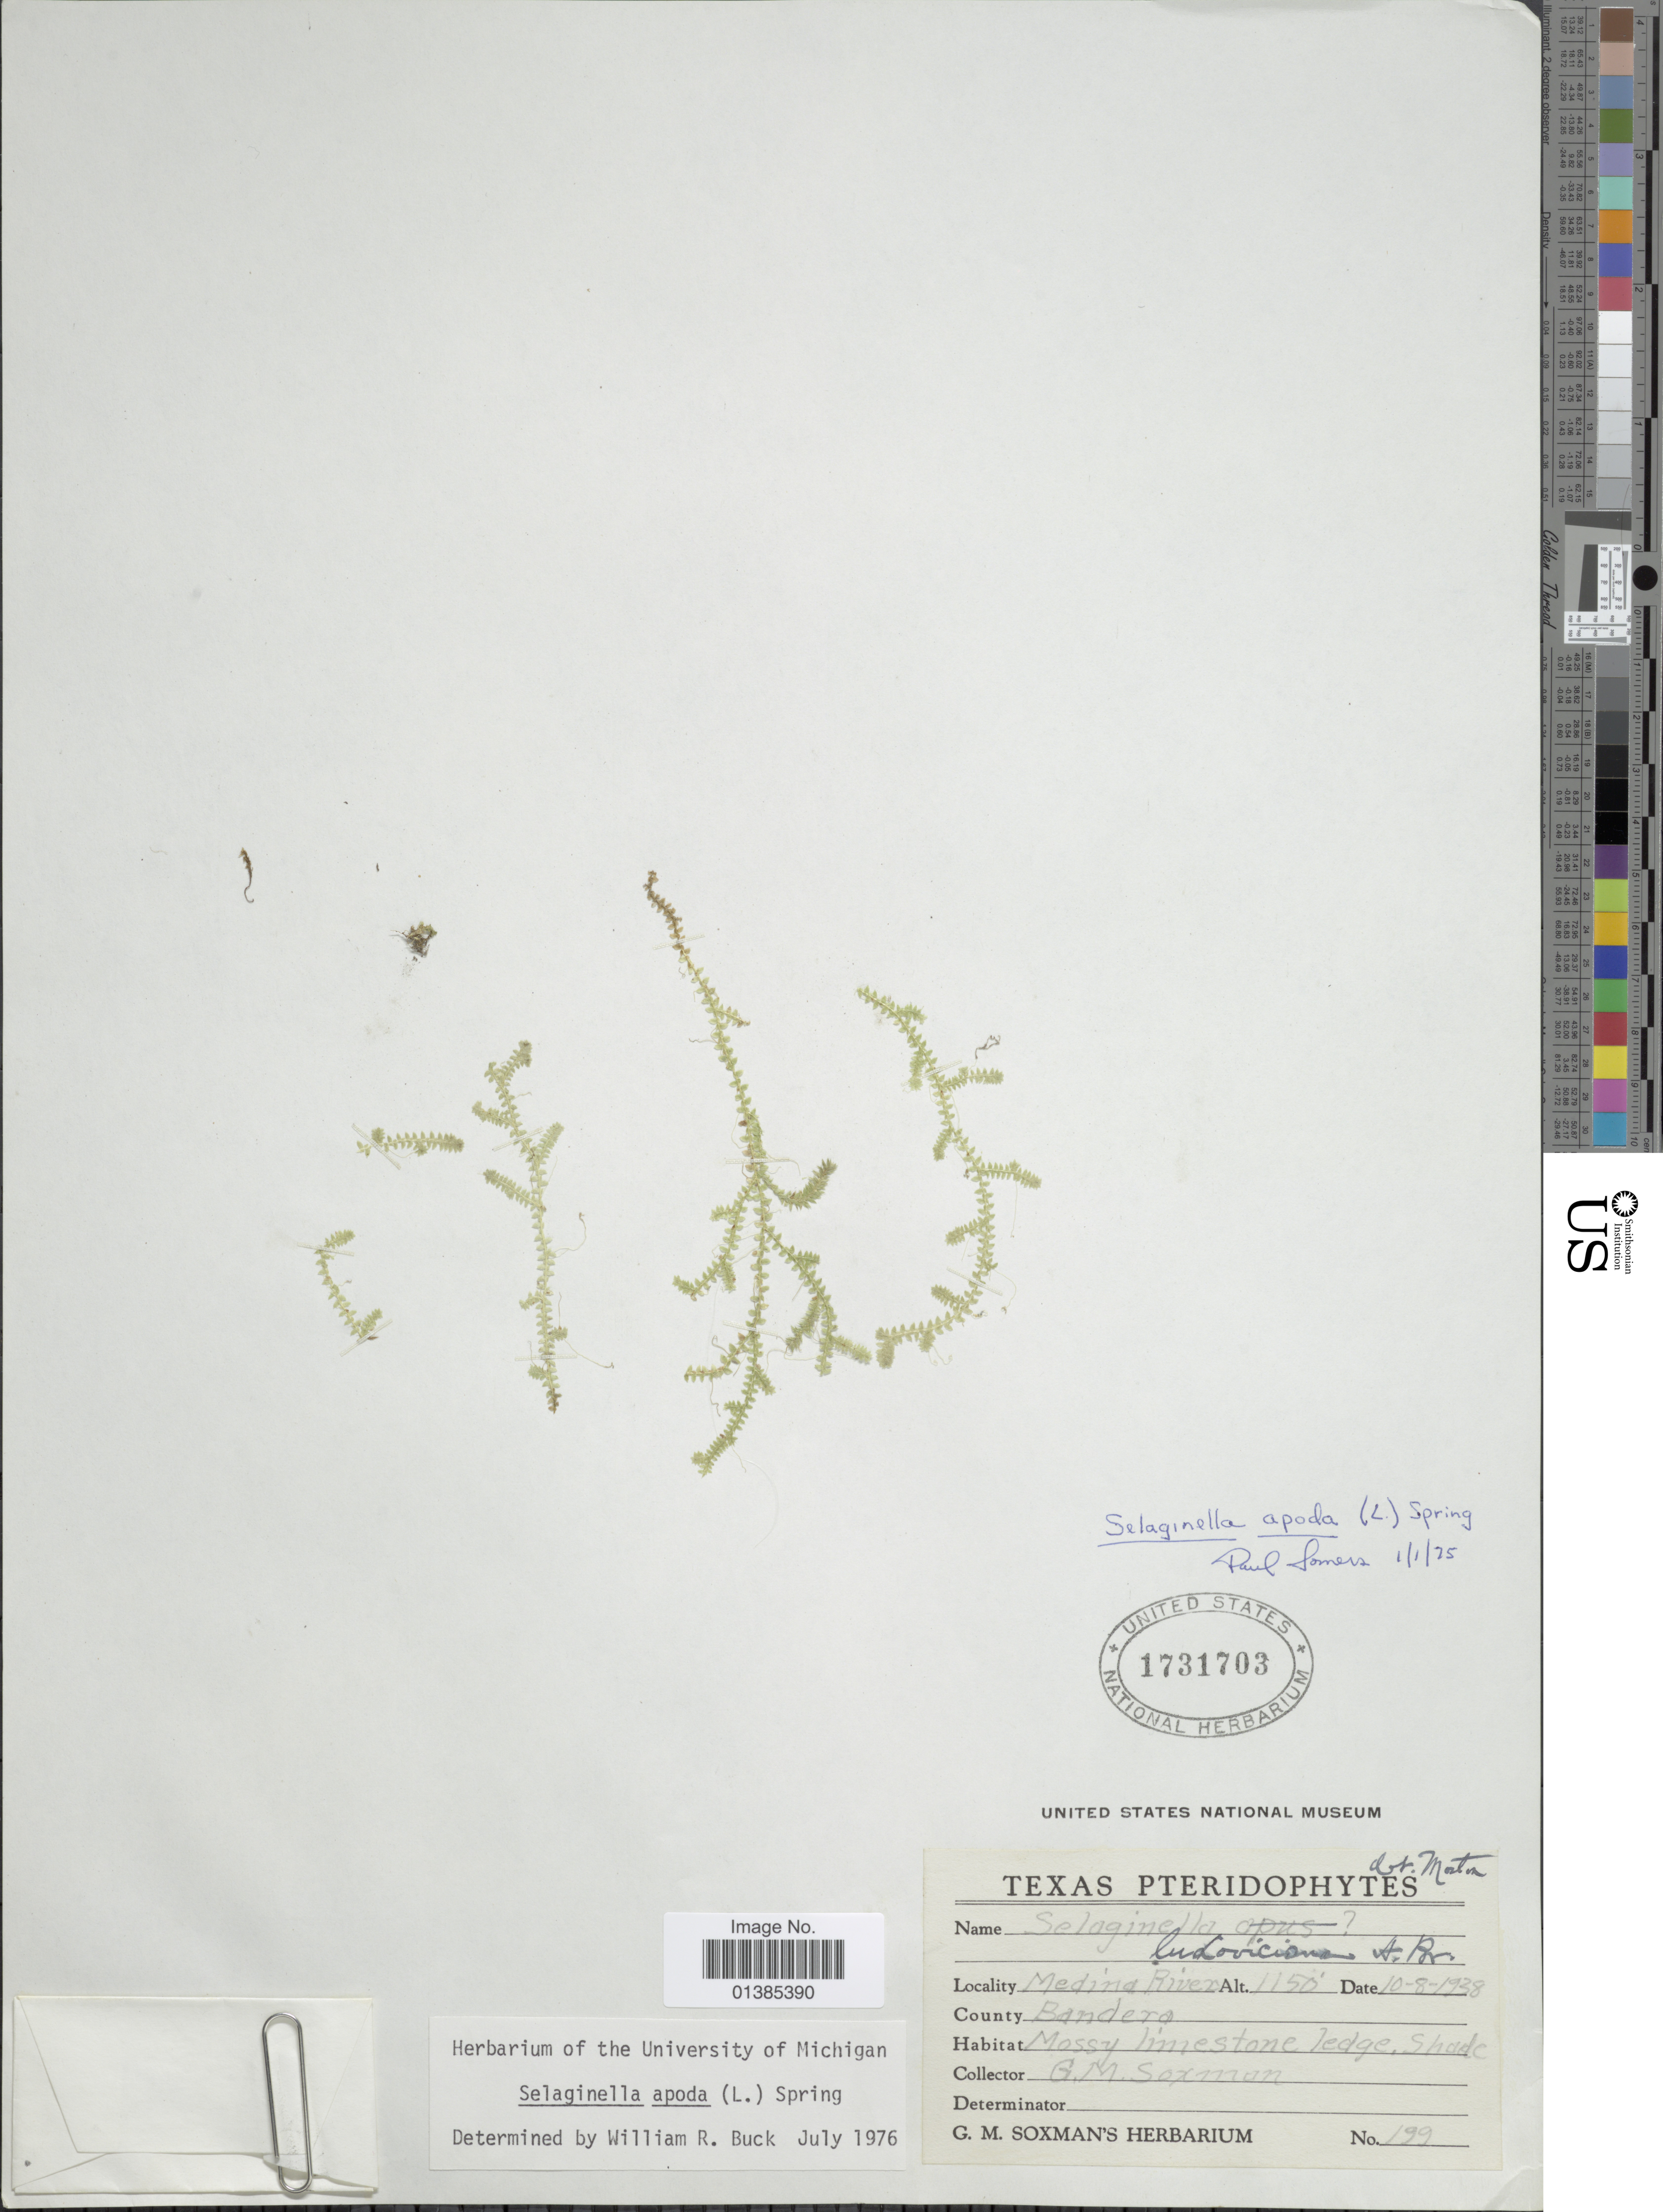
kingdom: Plantae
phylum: Tracheophyta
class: Lycopodiopsida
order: Selaginellales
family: Selaginellaceae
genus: Selaginella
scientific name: Selaginella apus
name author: Spring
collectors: G. Soxman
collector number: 199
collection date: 1938-10-08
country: United States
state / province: Texas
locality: Medina River. County Bandera.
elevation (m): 351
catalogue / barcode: US 1731703